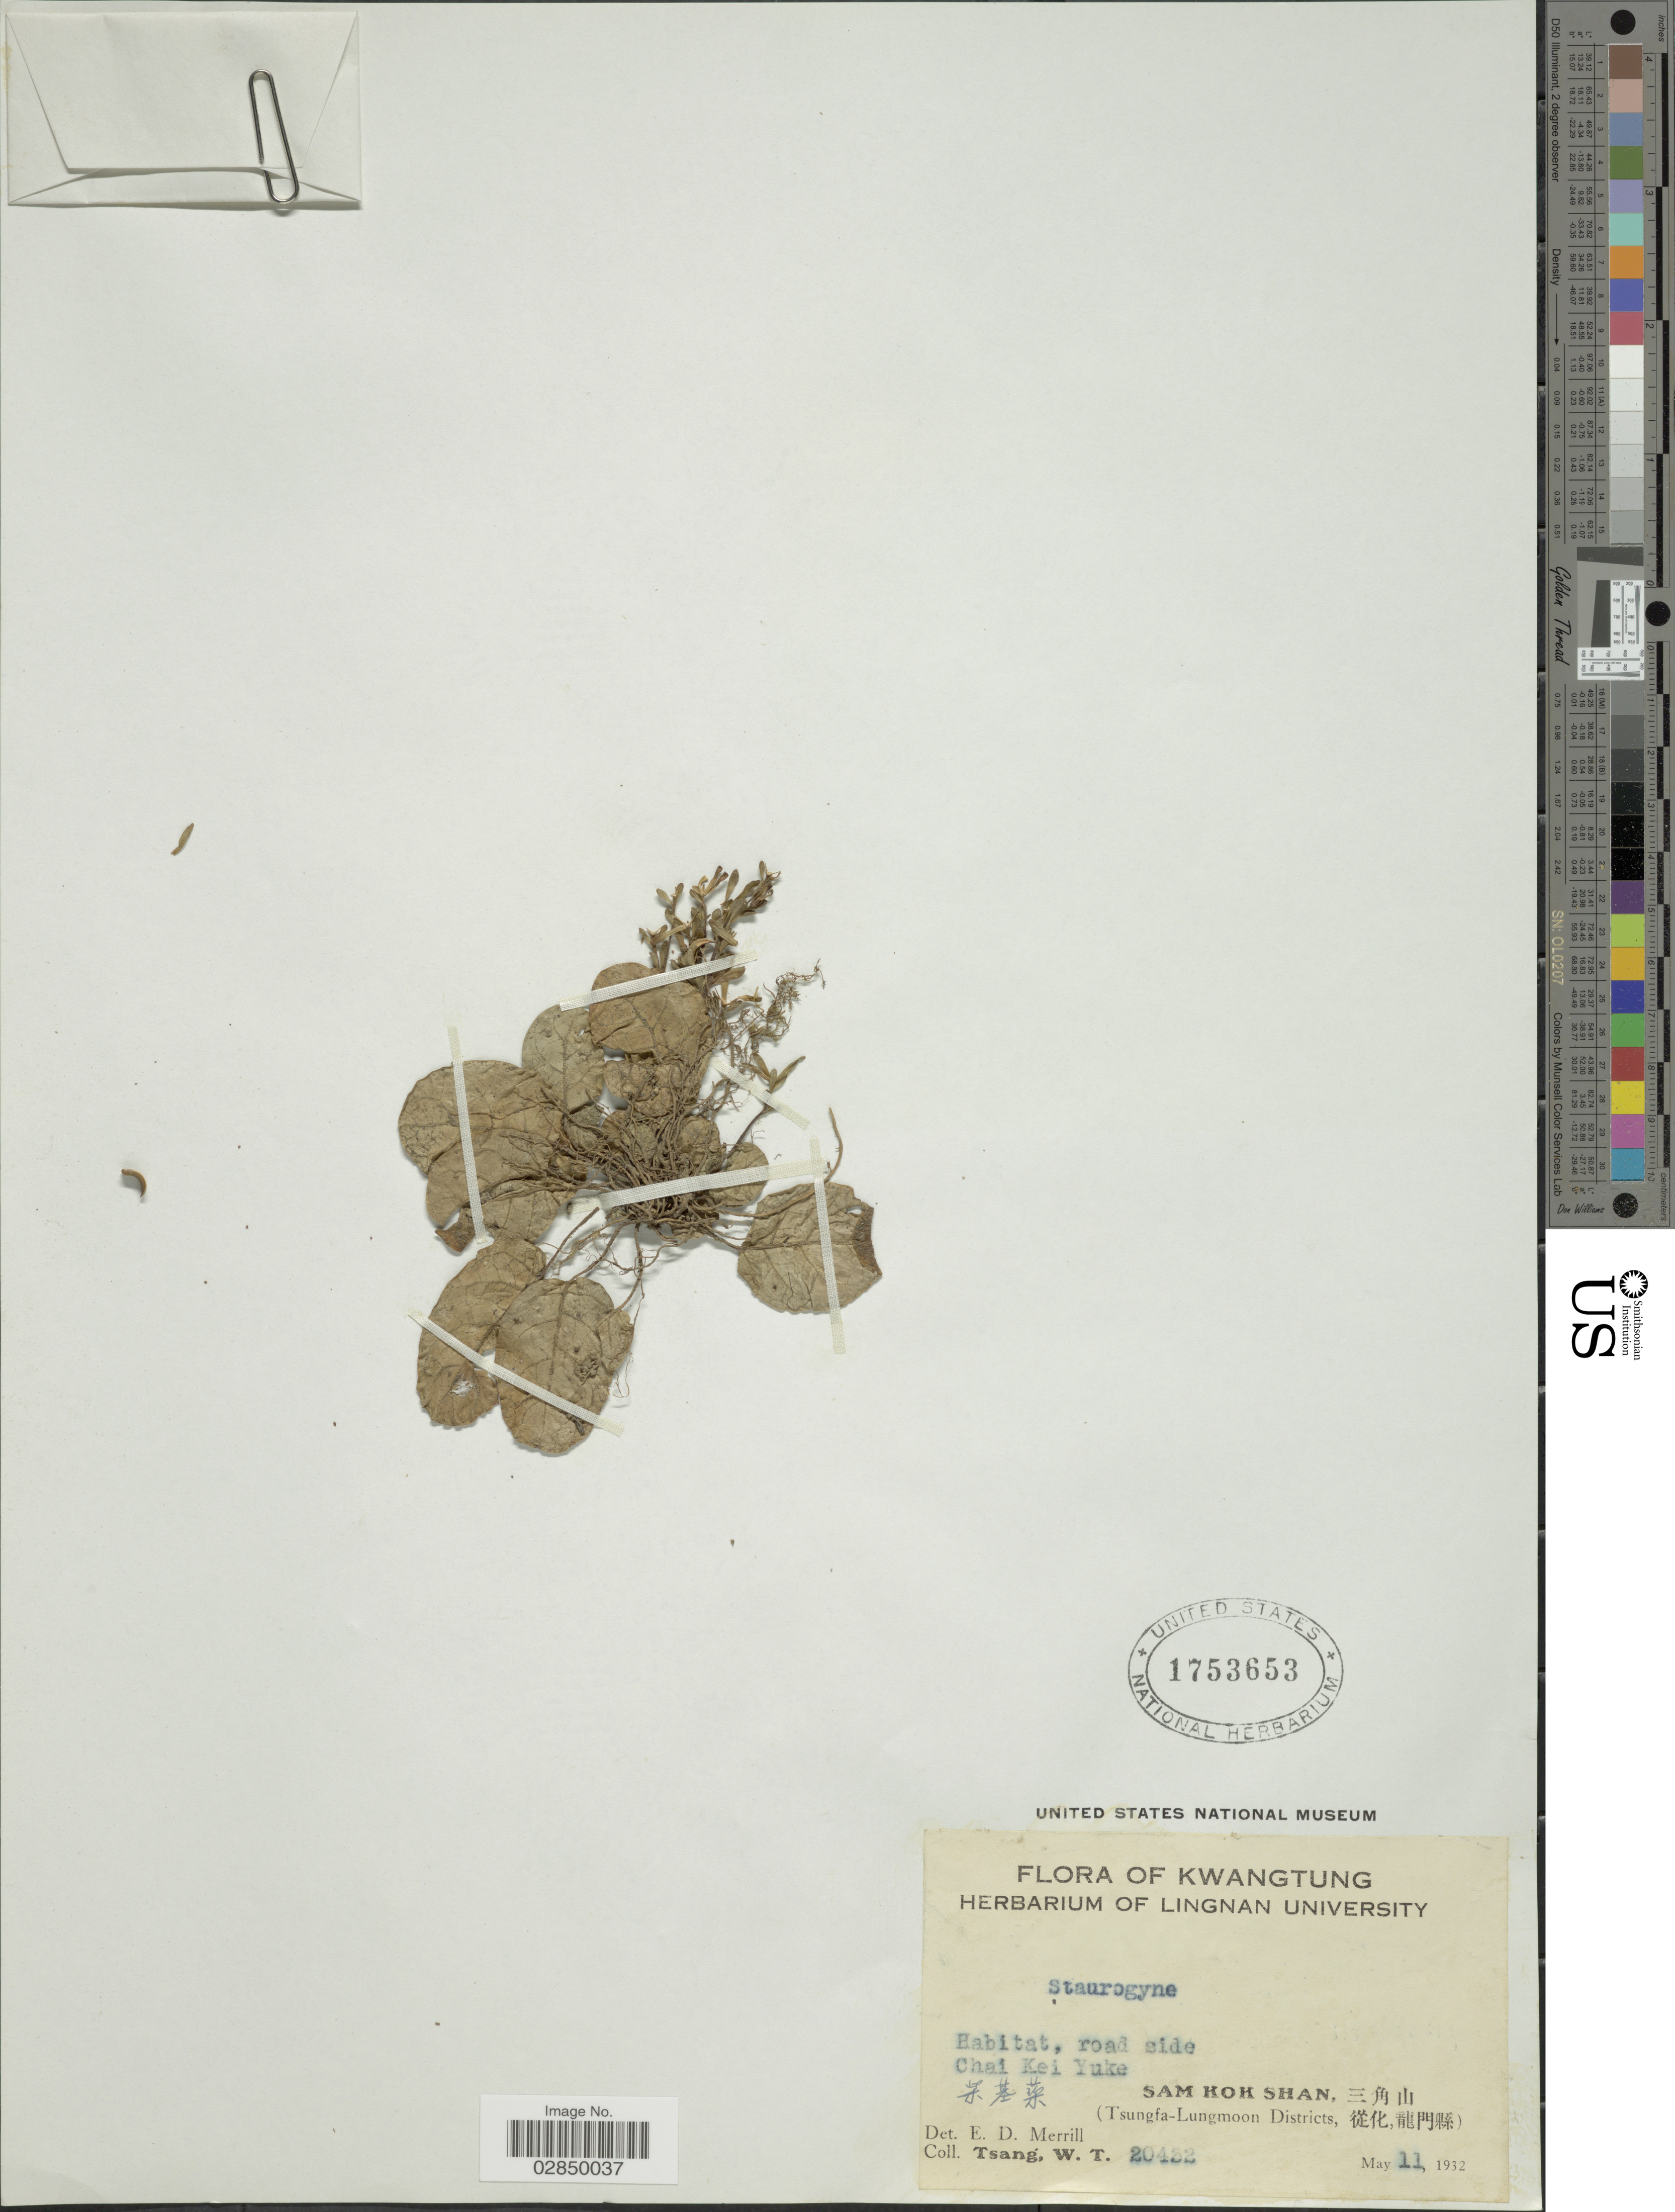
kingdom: Plantae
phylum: Tracheophyta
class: Magnoliopsida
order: Lamiales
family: Acanthaceae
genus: Staurogyne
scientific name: Staurogyne sp.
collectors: W. T. Tsang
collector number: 20432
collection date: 1932-05-11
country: China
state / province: Guangdong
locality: Kwangtung. Chai Kei Yuke. Sam Kok Shan. (Tsungfa-Lungmoon Districts).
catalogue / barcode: US 1753653